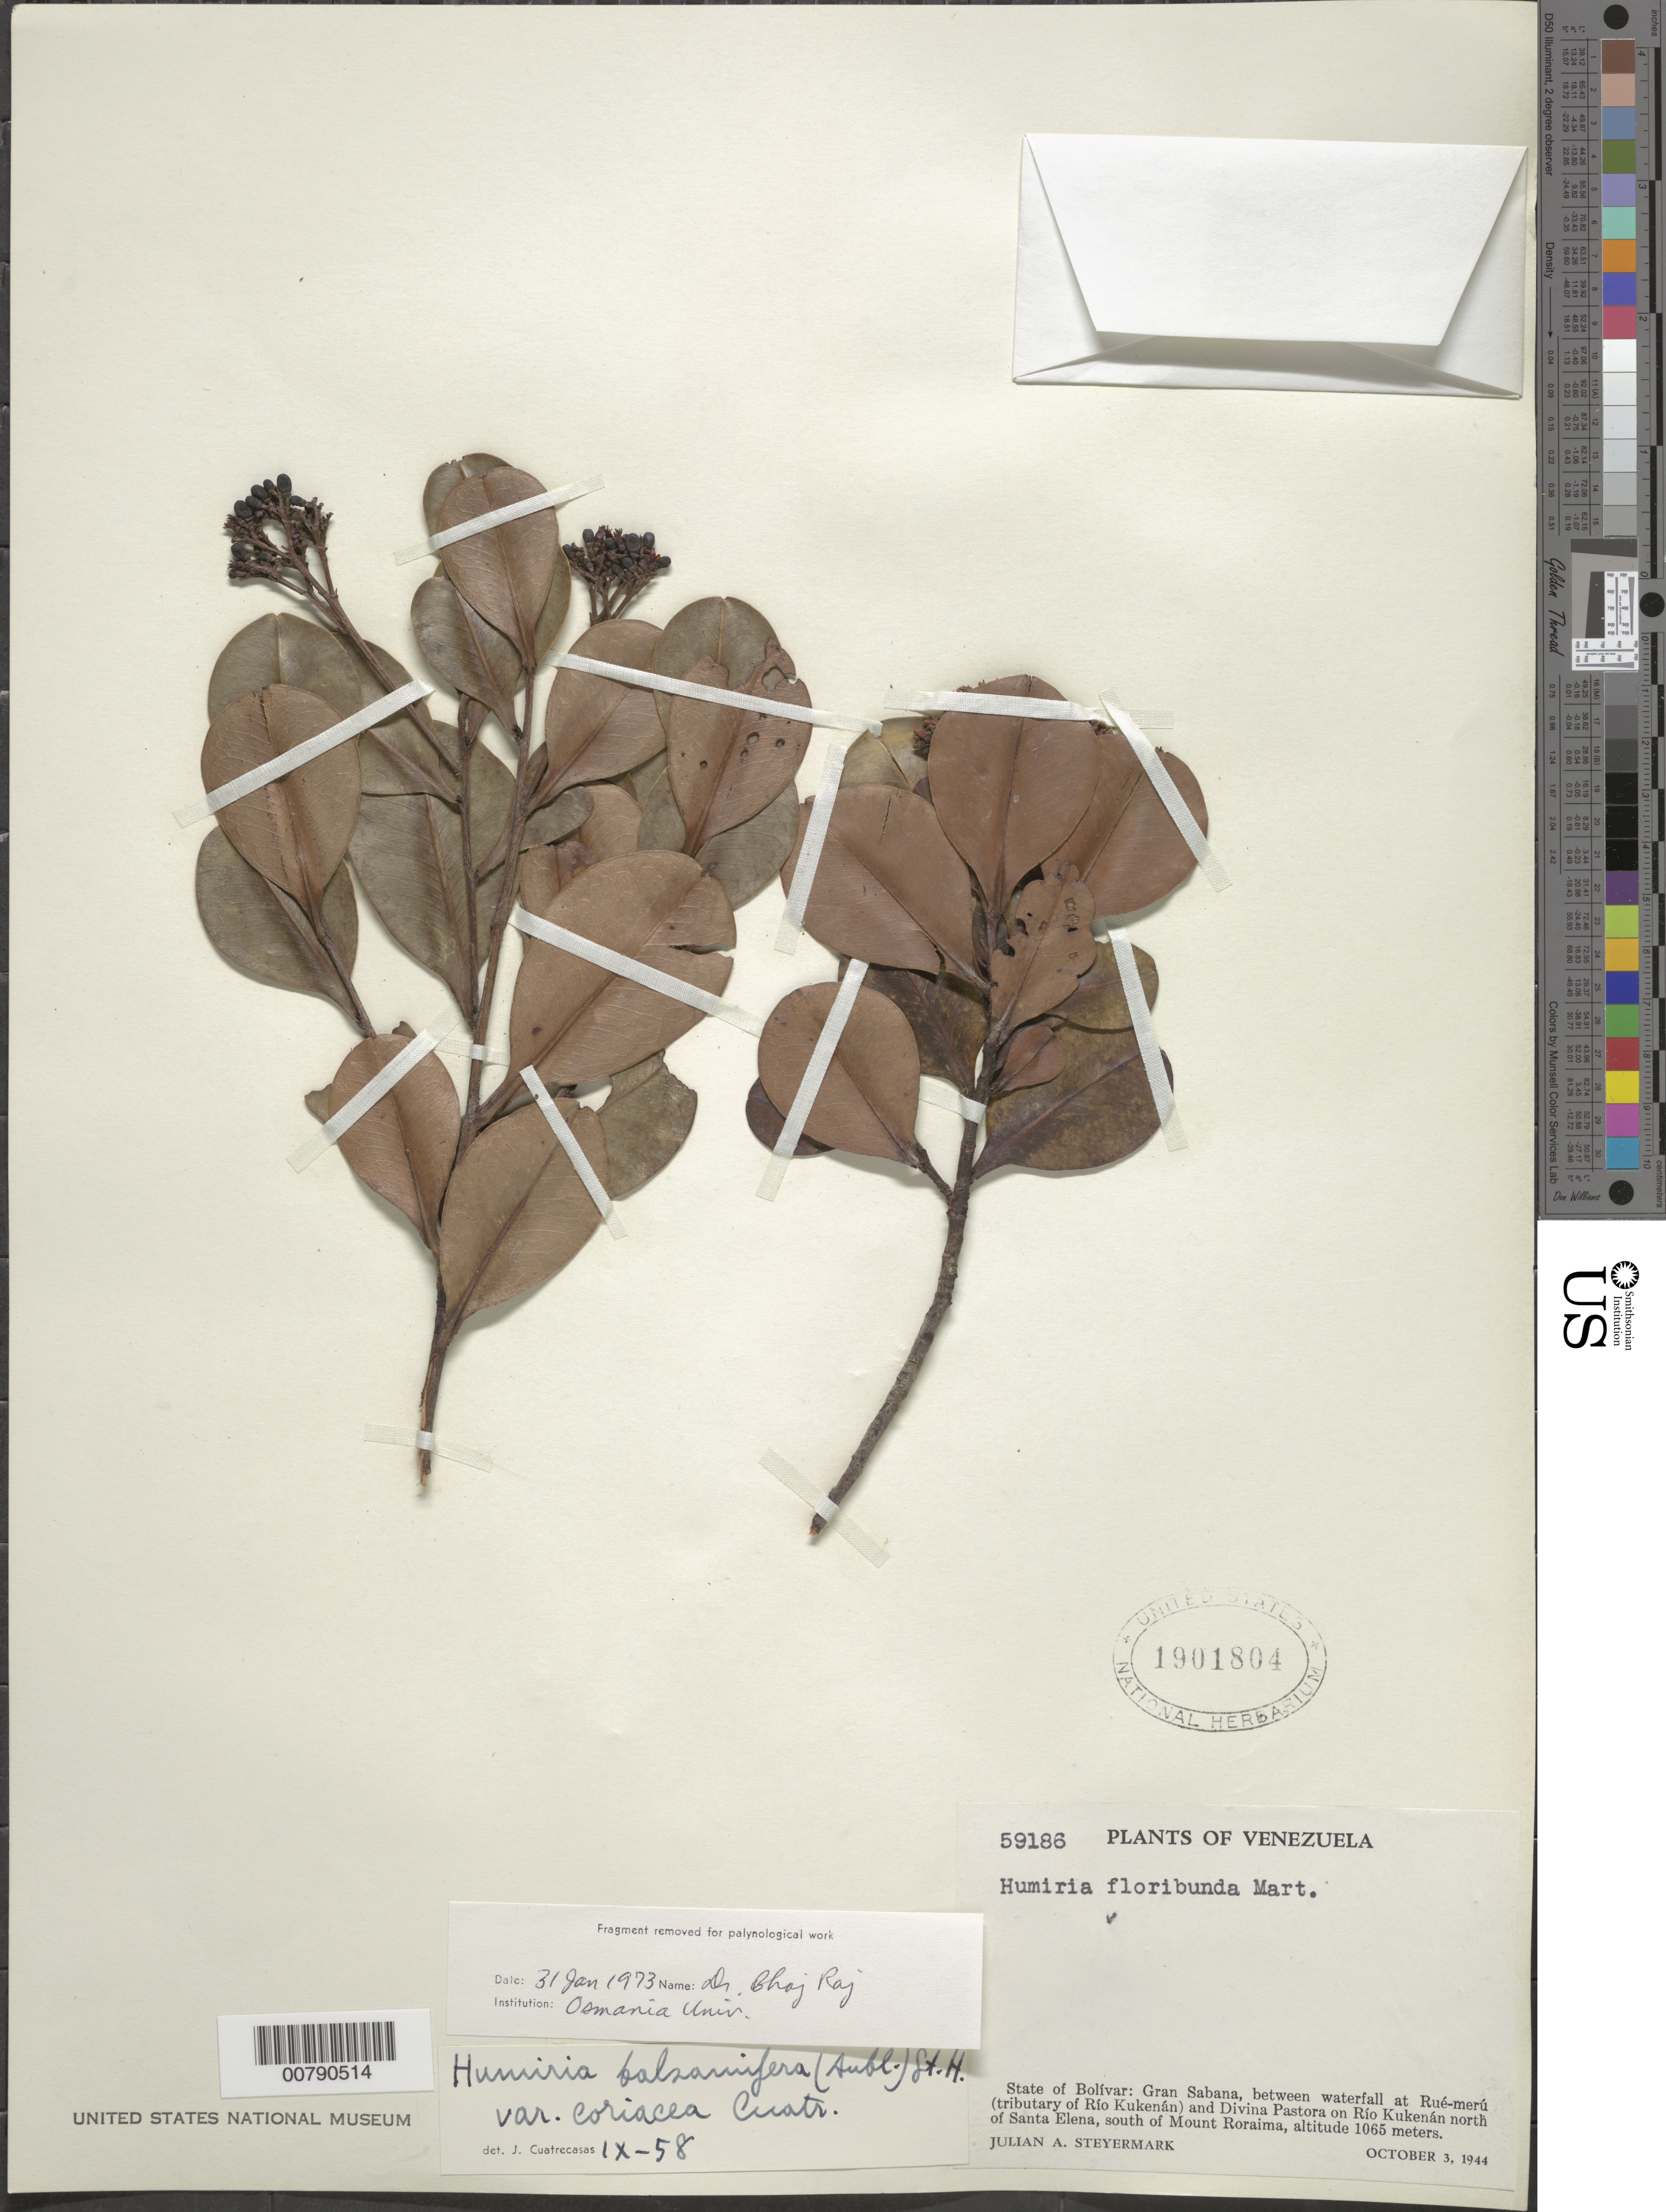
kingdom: Plantae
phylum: Tracheophyta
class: Magnoliopsida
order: Malpighiales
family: Humiriaceae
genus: Humiria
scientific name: Humiria balsamifera var. coriacea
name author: Cuatrec.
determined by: Cuatrecasas, J.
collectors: J. Steyermark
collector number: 59186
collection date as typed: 3-Oct-44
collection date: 1944-10-03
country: Venezuela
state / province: Bolívar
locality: Gran Sabana, between waterfall at Rué-merú (trib of Río Kukenán) and Divina Pastora on Río Kukenán, north of Santa Elena, south of Mount Roraima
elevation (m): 1065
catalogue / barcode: US 1901804